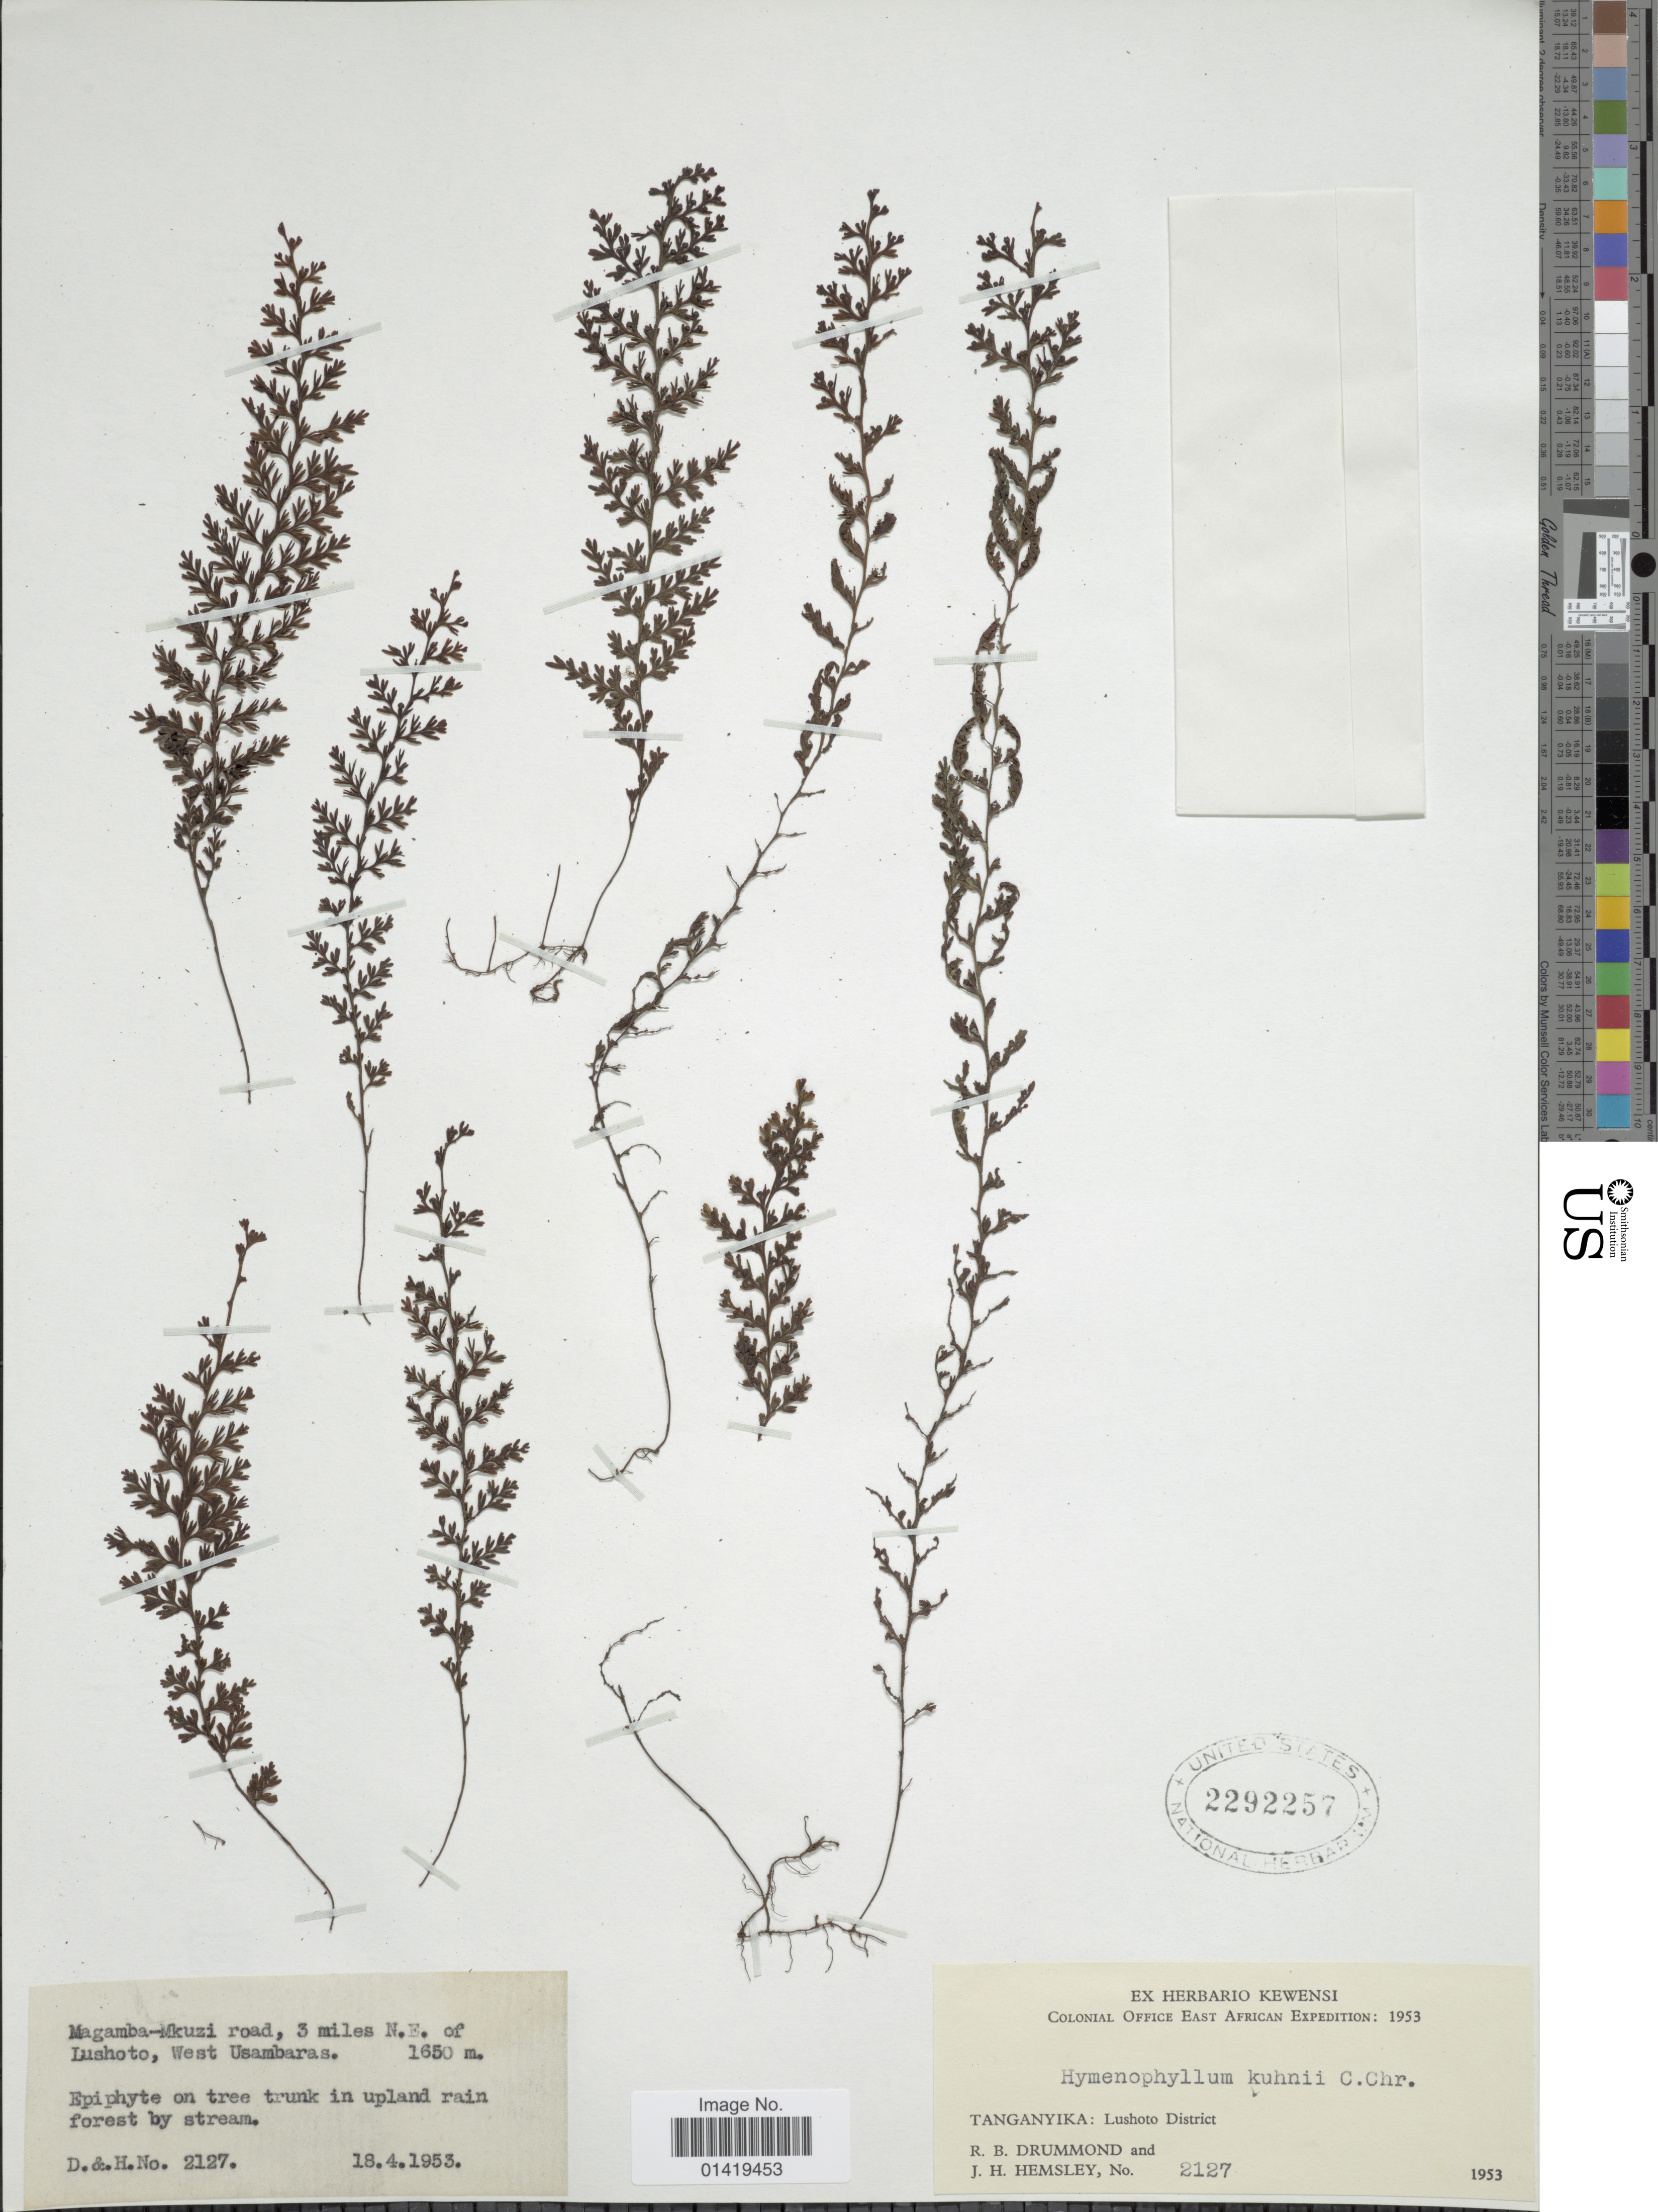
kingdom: Plantae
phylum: Tracheophyta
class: Polypodiopsida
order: Hymenophyllales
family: Hymenophyllaceae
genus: Hymenophyllum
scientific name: Hymenophyllum kuhnii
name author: C. Chr.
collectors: R. Drummond & J. H. Hemsley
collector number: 2127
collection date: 1953-04-18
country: Tanzania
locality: Tanganyika: Lushoto district, Magamba Mkuzi road 3 miles N.E. of Lushoto West Usambaras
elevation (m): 1650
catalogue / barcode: US 2292257